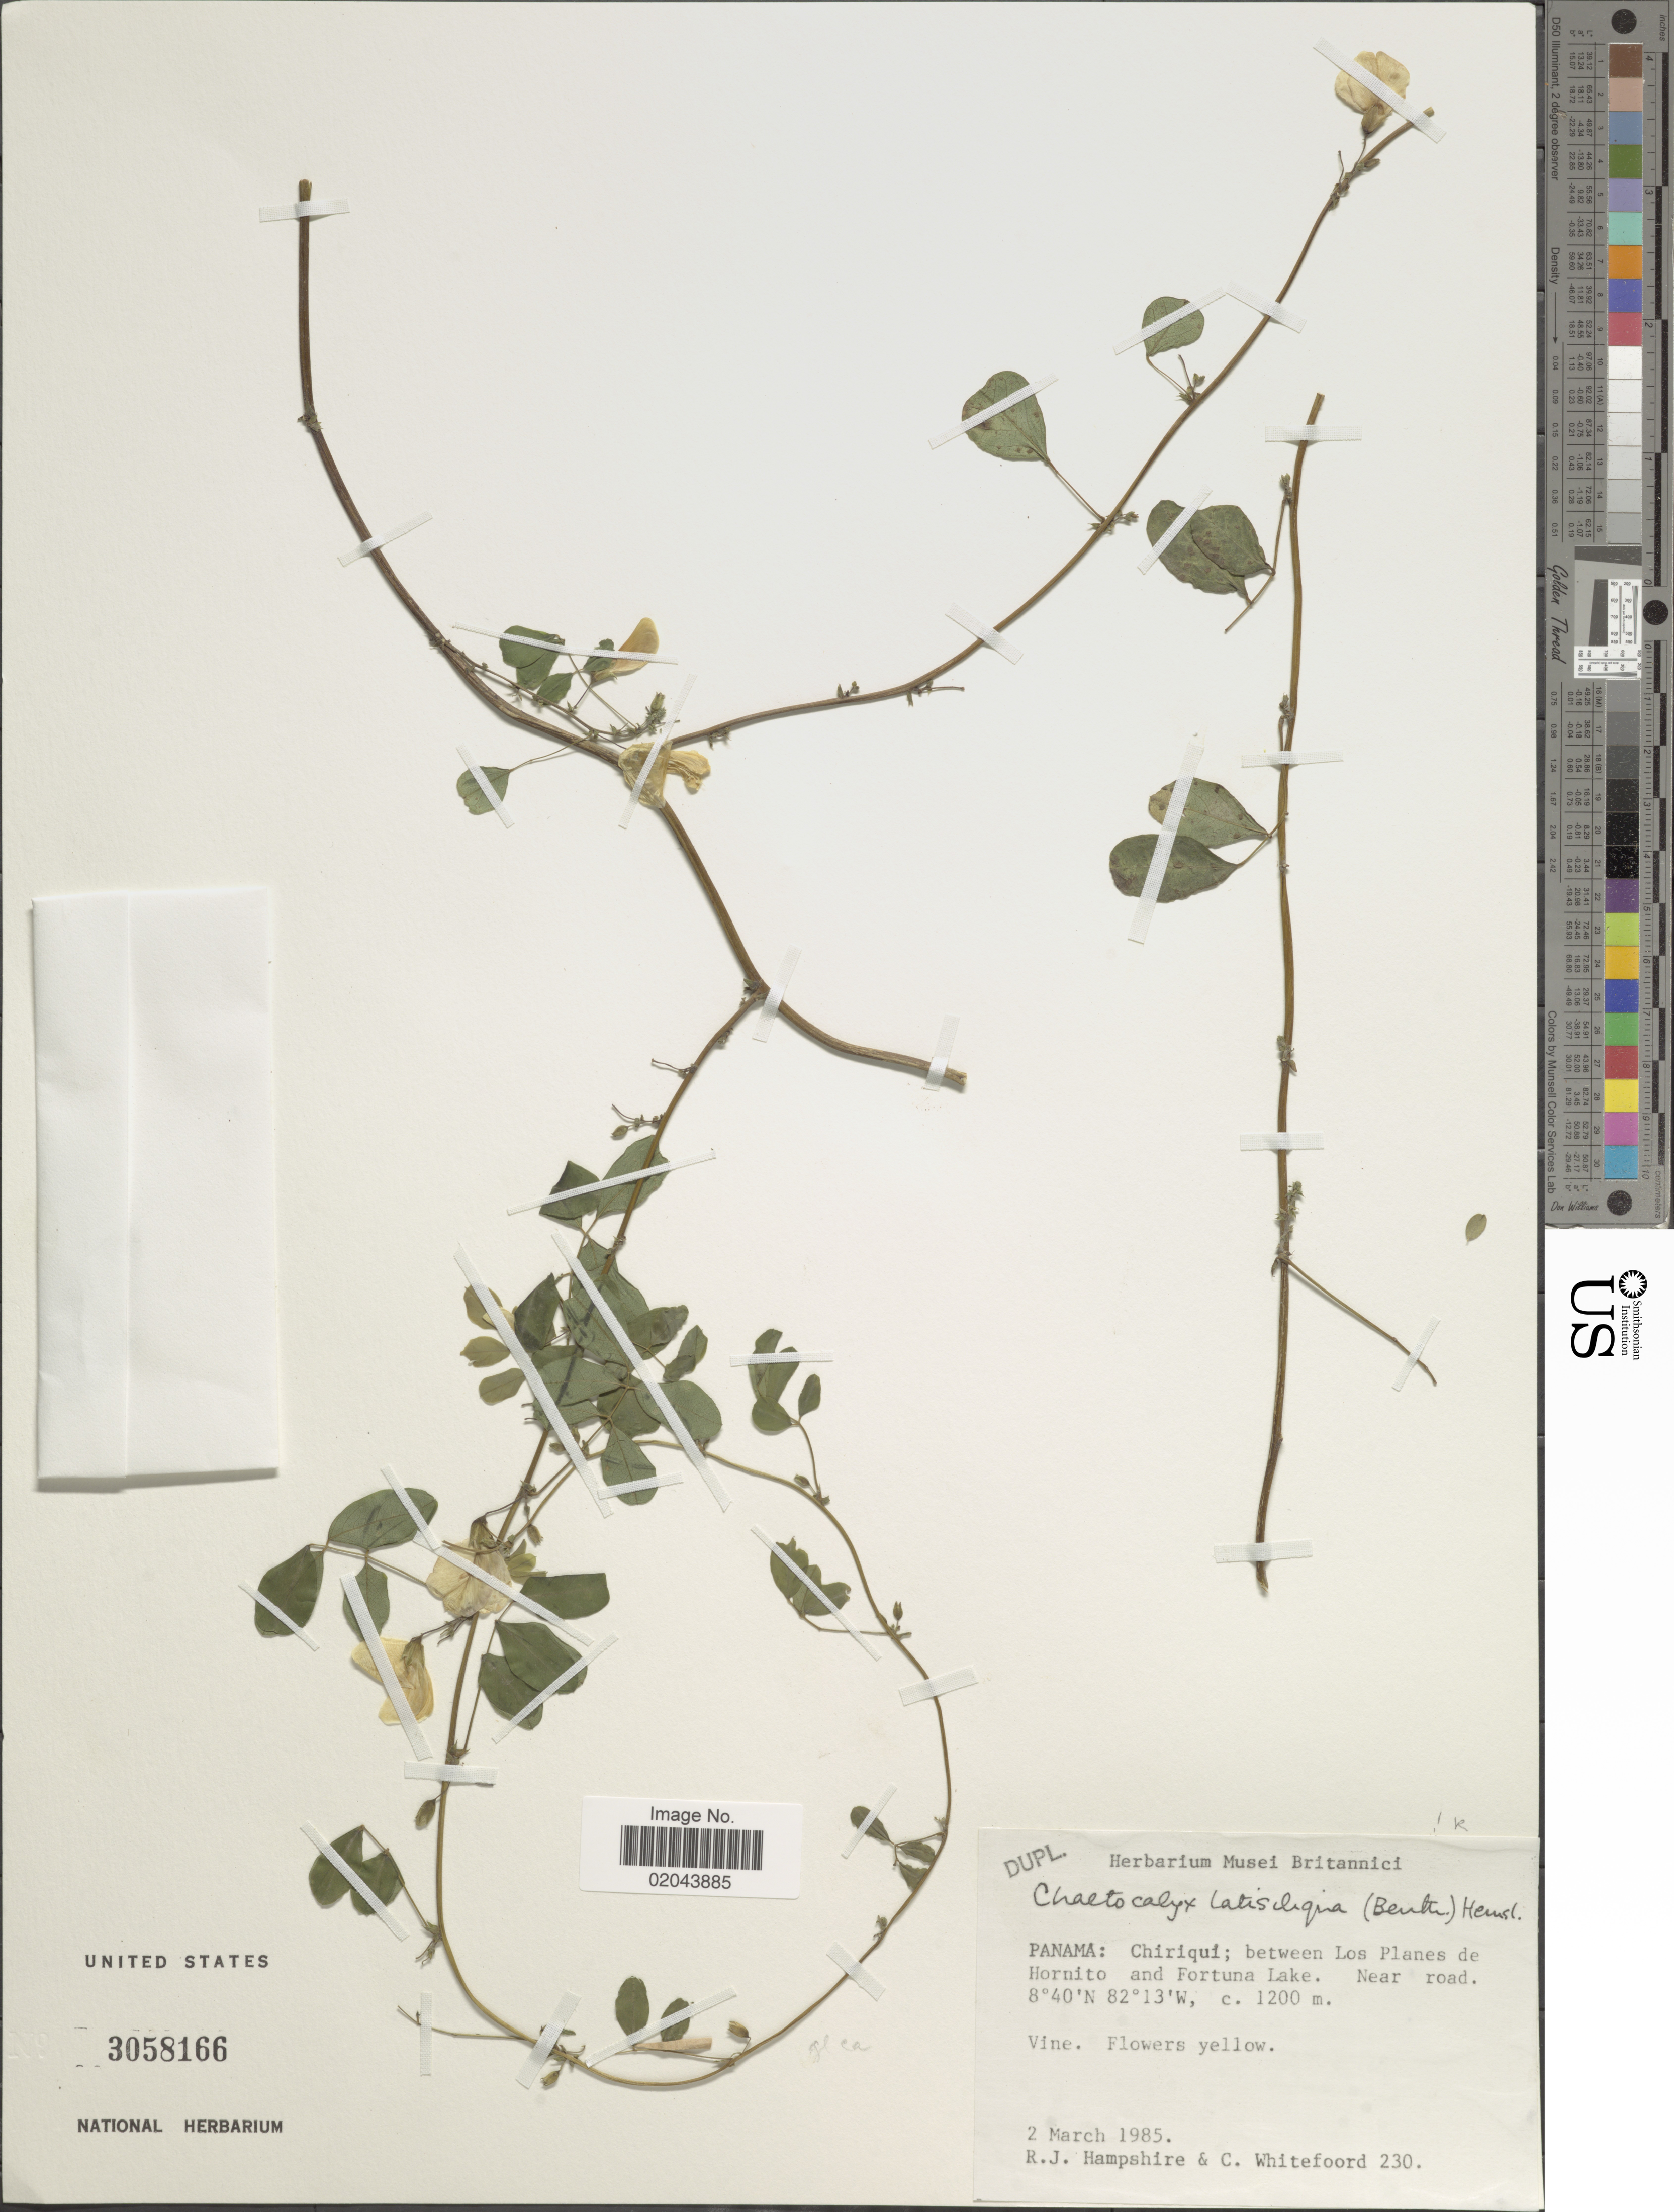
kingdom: Plantae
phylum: Tracheophyta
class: Magnoliopsida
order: Fabales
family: Fabaceae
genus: Chaetocalyx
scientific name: Chaetocalyx latisiliqua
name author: (Poir.) Benth. ex Hemsl.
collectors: R. Hampshire & C. Whitefoord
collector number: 2530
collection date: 1985-03-02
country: Panama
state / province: Chiriqui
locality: Between Los Planes de Hornito and Fortuna Lake, near road.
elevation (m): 1200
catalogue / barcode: US 3058166